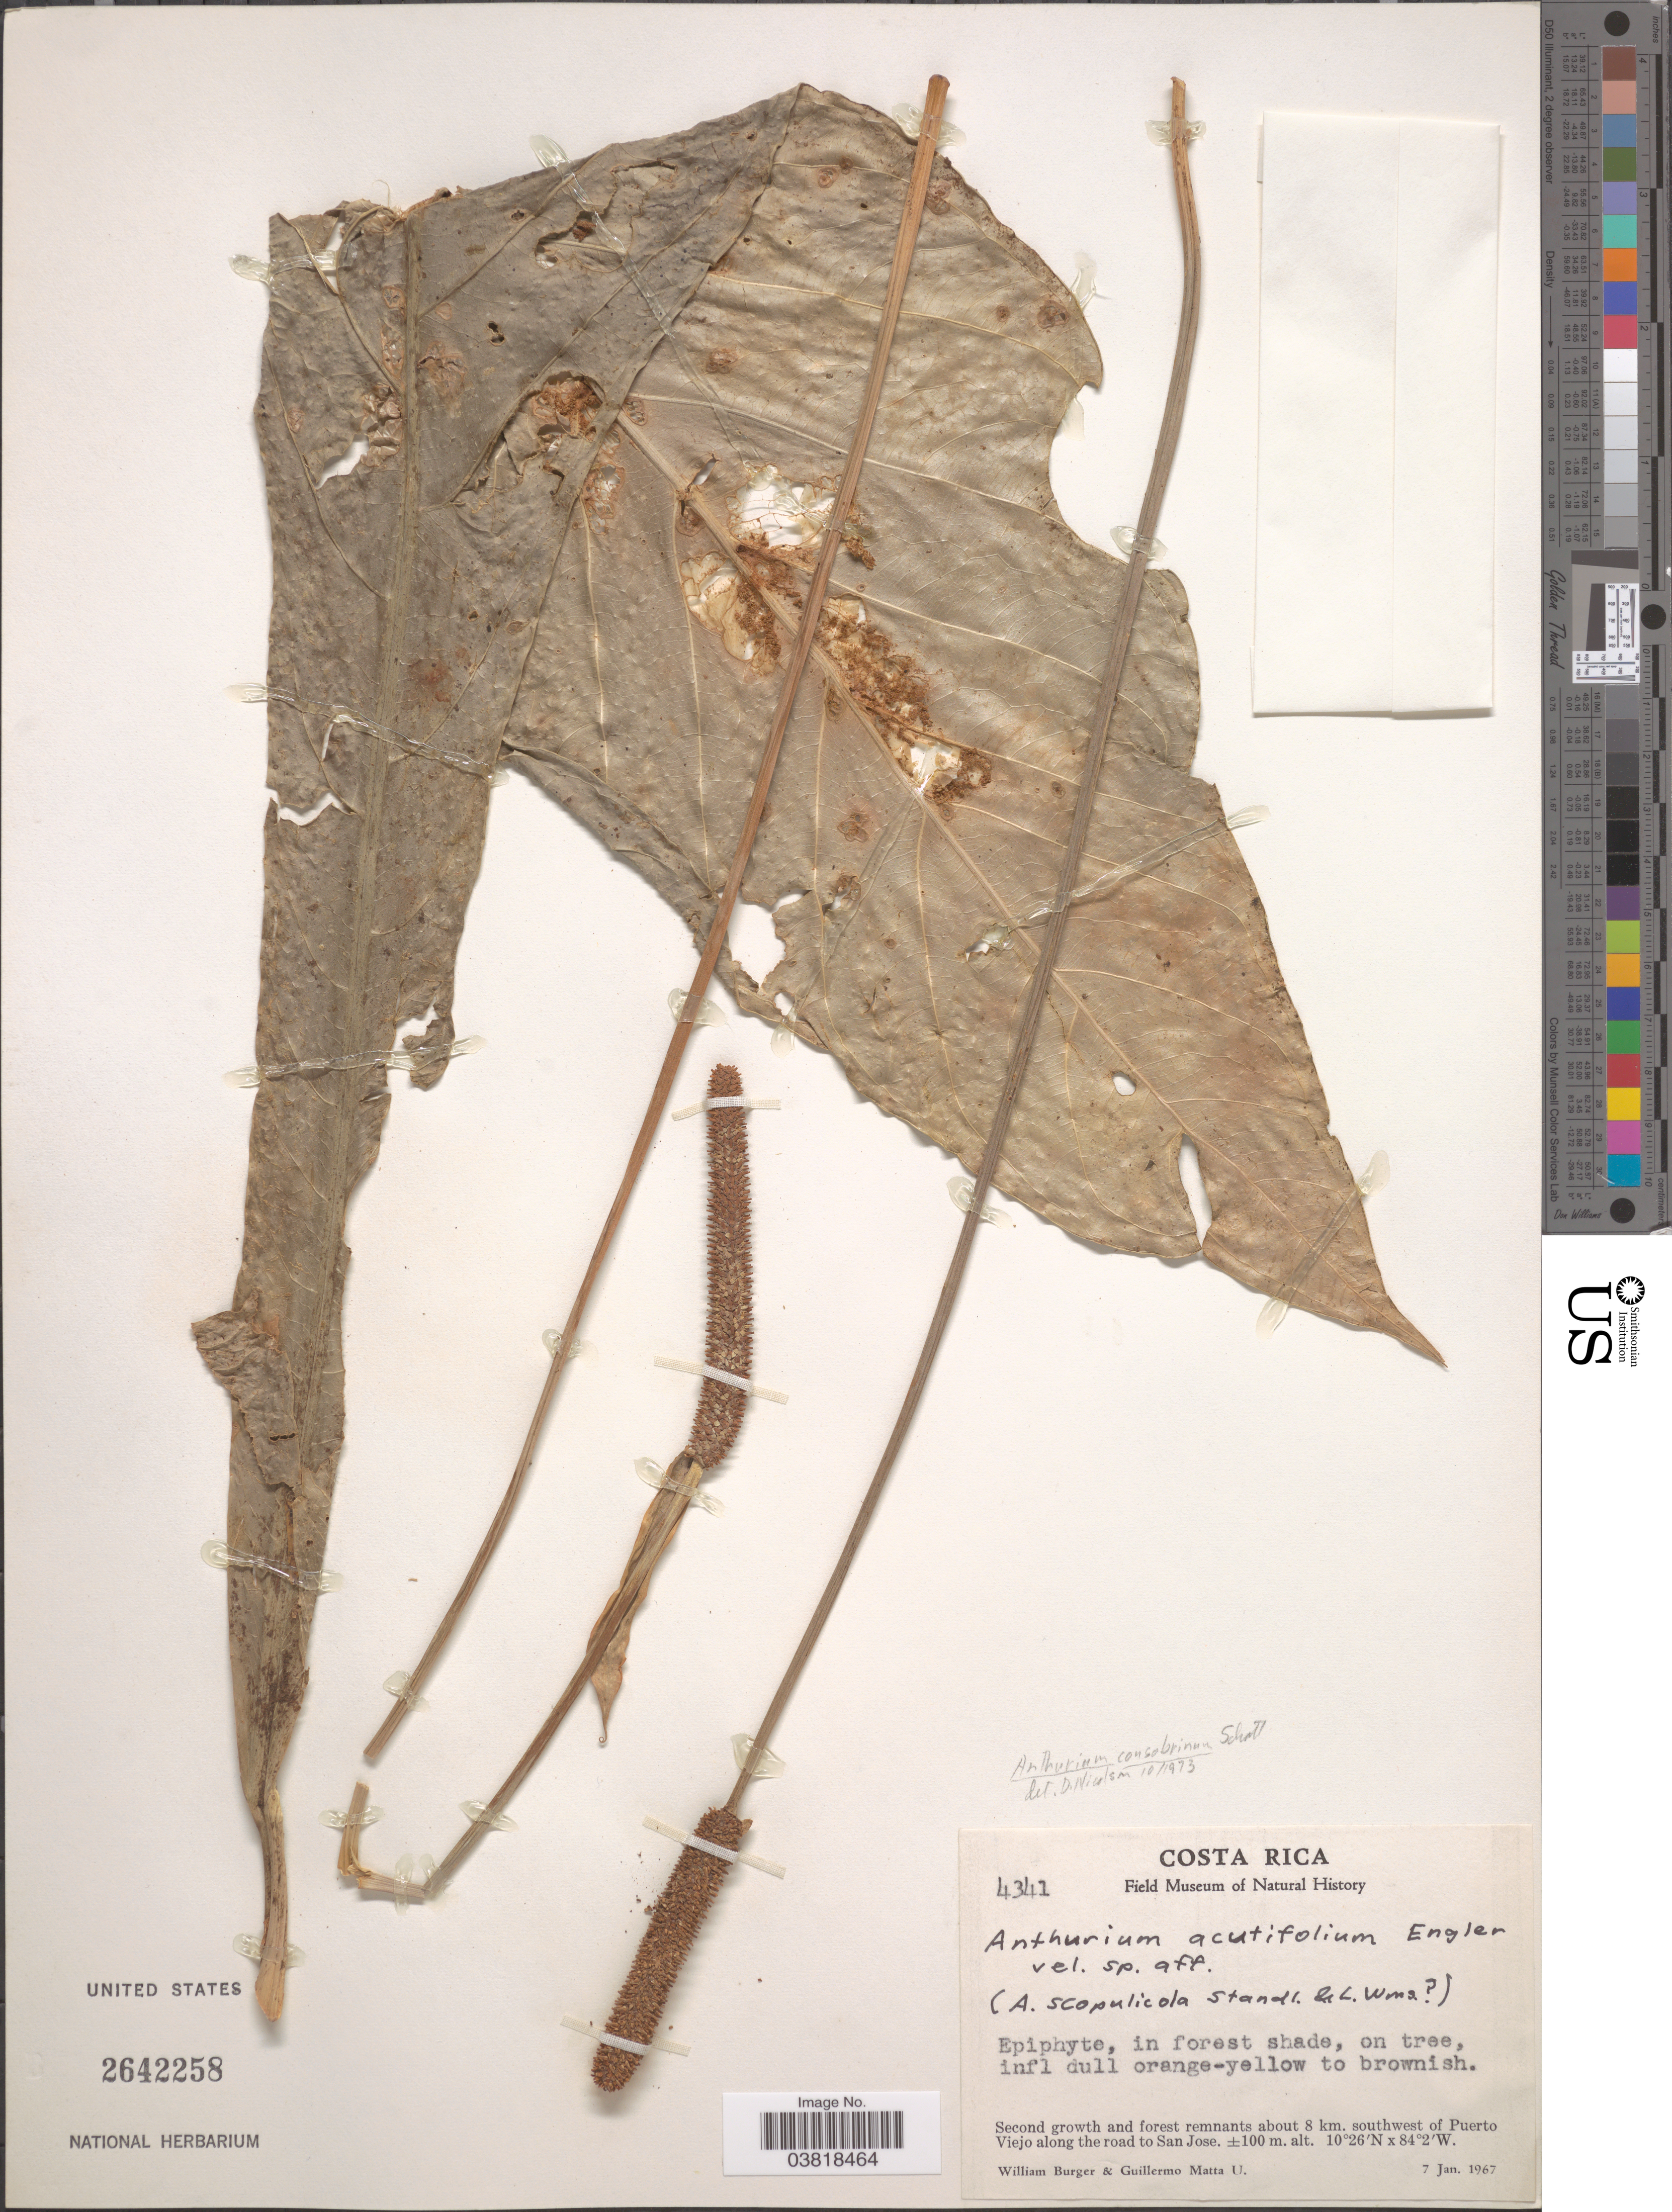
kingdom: Plantae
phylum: Tracheophyta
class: Liliopsida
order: Alismatales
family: Araceae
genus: Anthurium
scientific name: Anthurium consobrinum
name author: Schott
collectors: W. Burger & G. Matta U.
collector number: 4341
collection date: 1967-01-07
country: Costa Rica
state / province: San José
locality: About 8 km. southwest of Puerto Viejo along the road to San Jose.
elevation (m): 100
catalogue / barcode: US 2642258